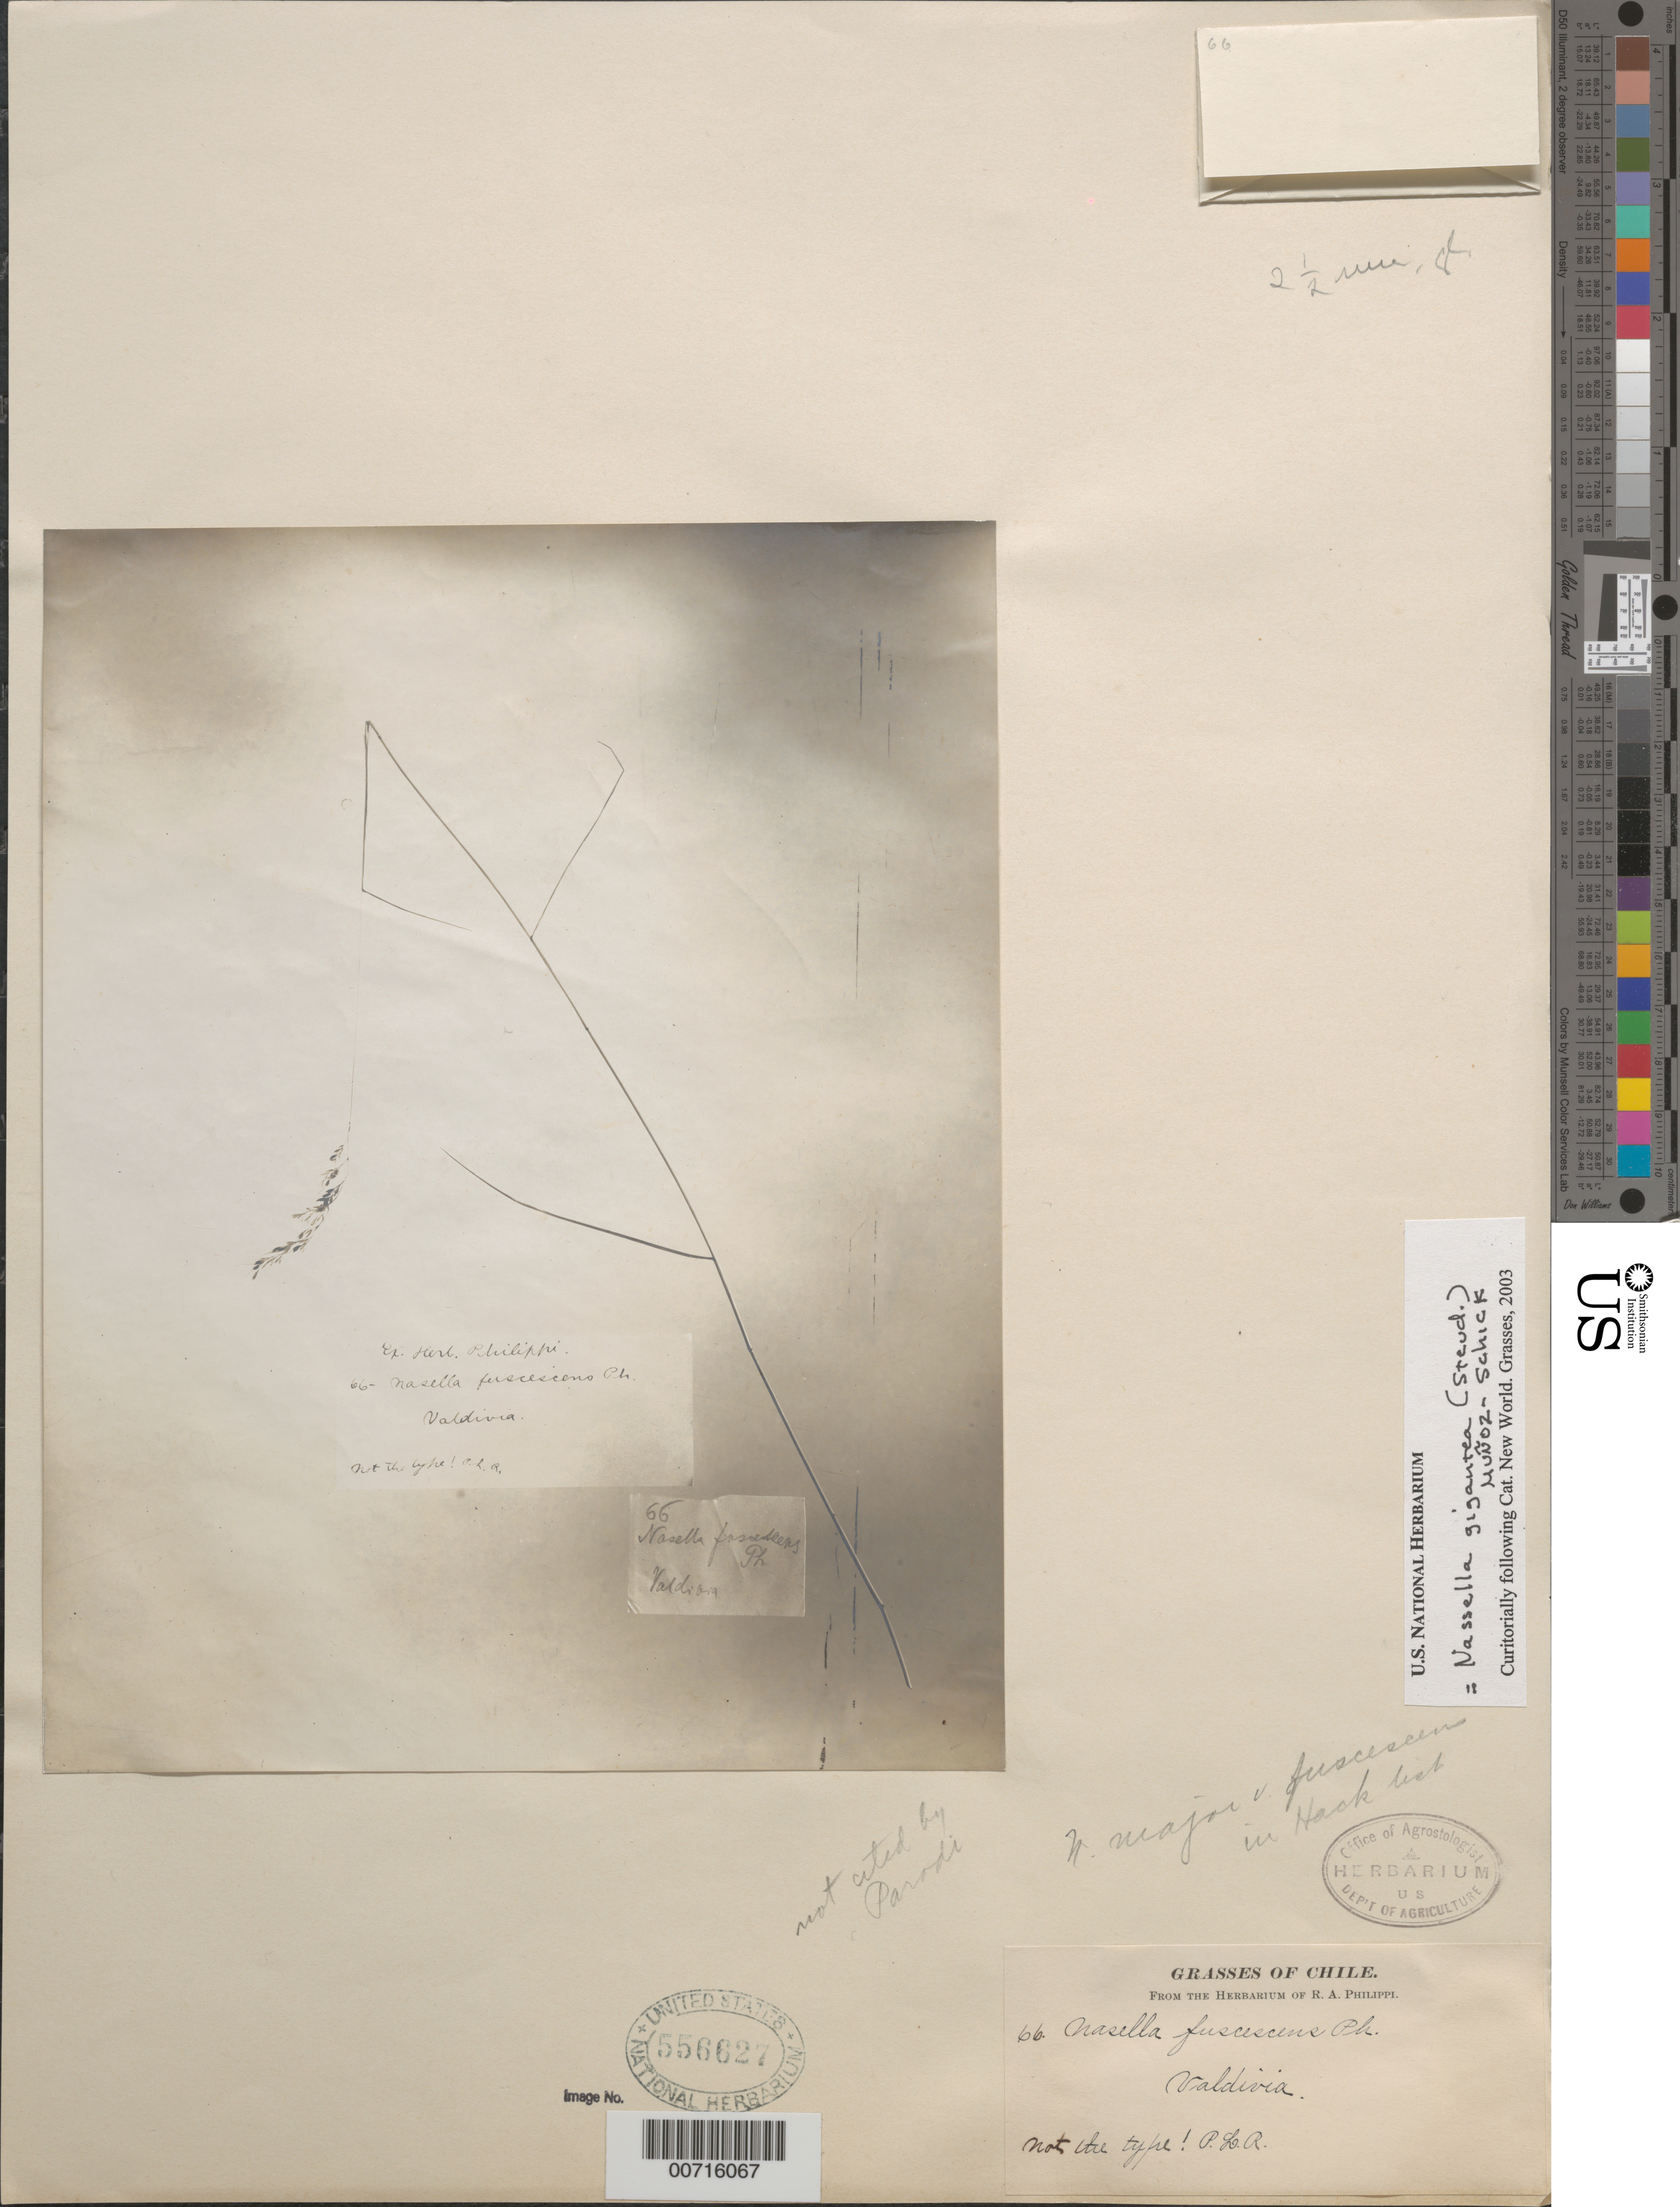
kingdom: Plantae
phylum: Tracheophyta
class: Liliopsida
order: Poales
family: Poaceae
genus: Nassella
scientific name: Nassella gigantea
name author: (Steud.) Muñoz-Schick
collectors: ex. herb. R.A. Philippi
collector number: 66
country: Chile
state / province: Los Ríos (XIV)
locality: Valdivia.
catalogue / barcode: US 556627